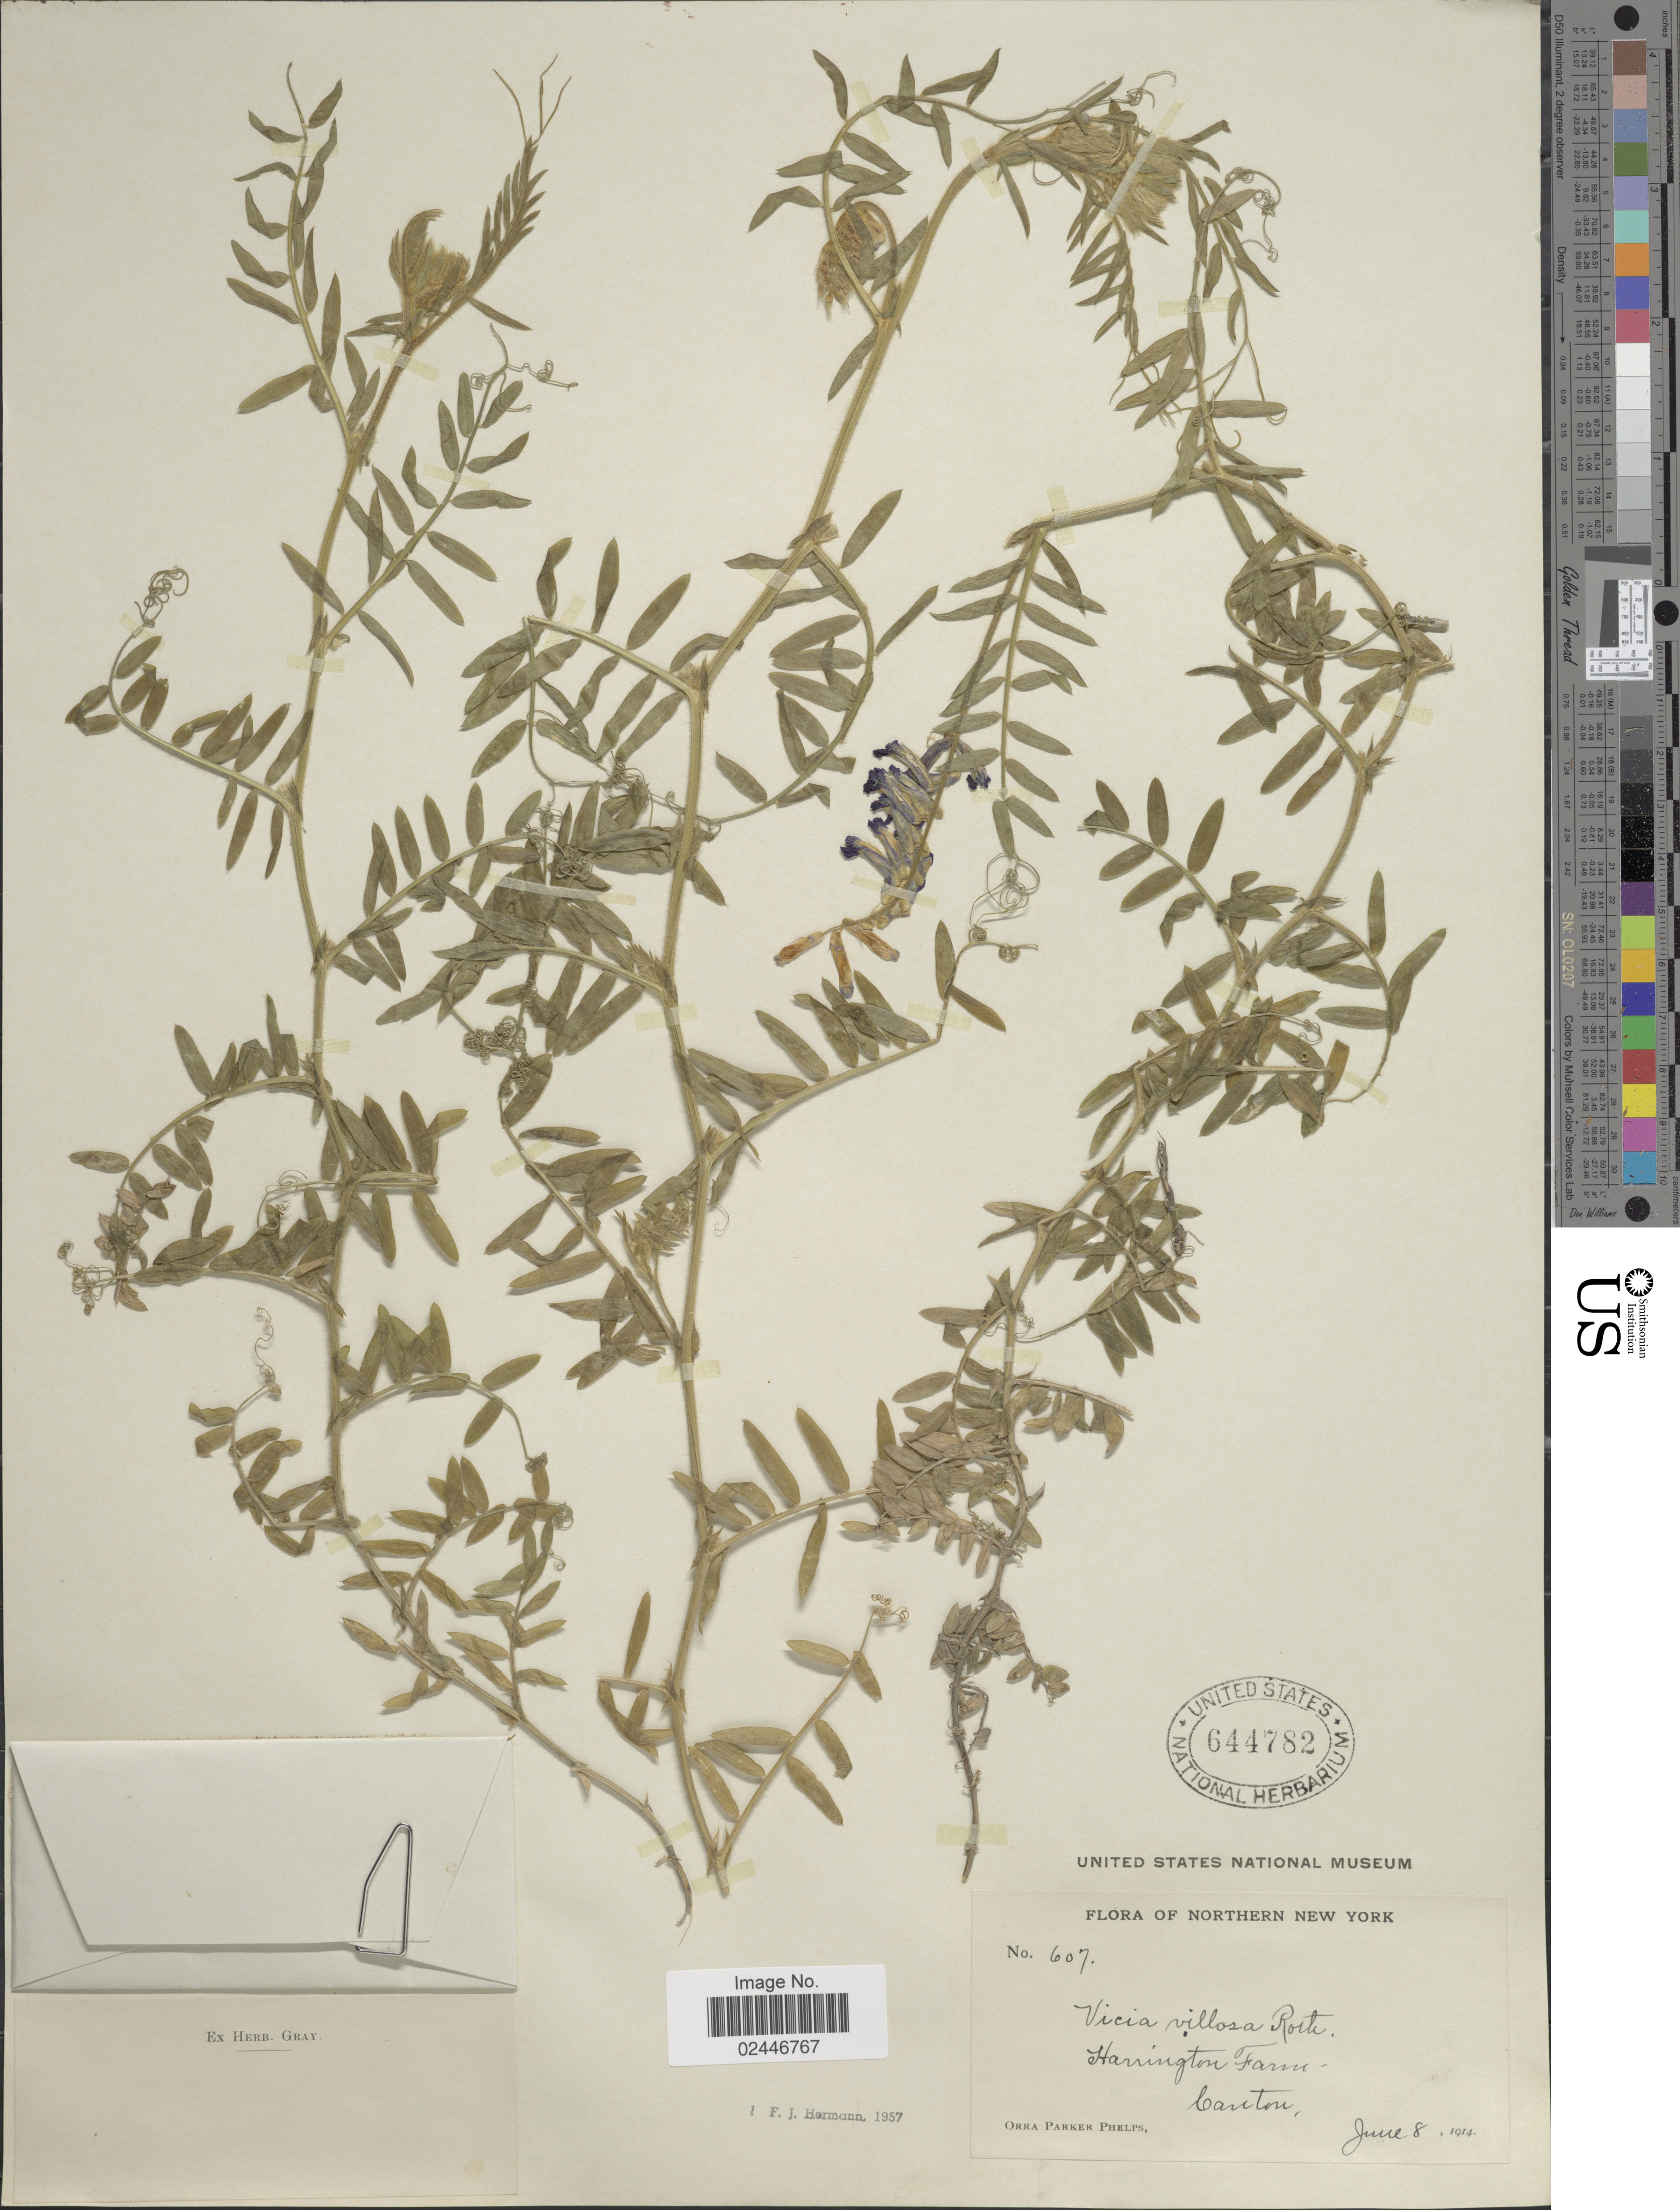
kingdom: Plantae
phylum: Tracheophyta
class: Magnoliopsida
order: Fabales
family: Fabaceae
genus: Vicia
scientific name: Vicia villosa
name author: Roth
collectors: O. P. Phelps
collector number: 607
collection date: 1914-06-08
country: United States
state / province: New York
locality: Northern New York, Harrington Farm, Canton.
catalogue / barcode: US 644782